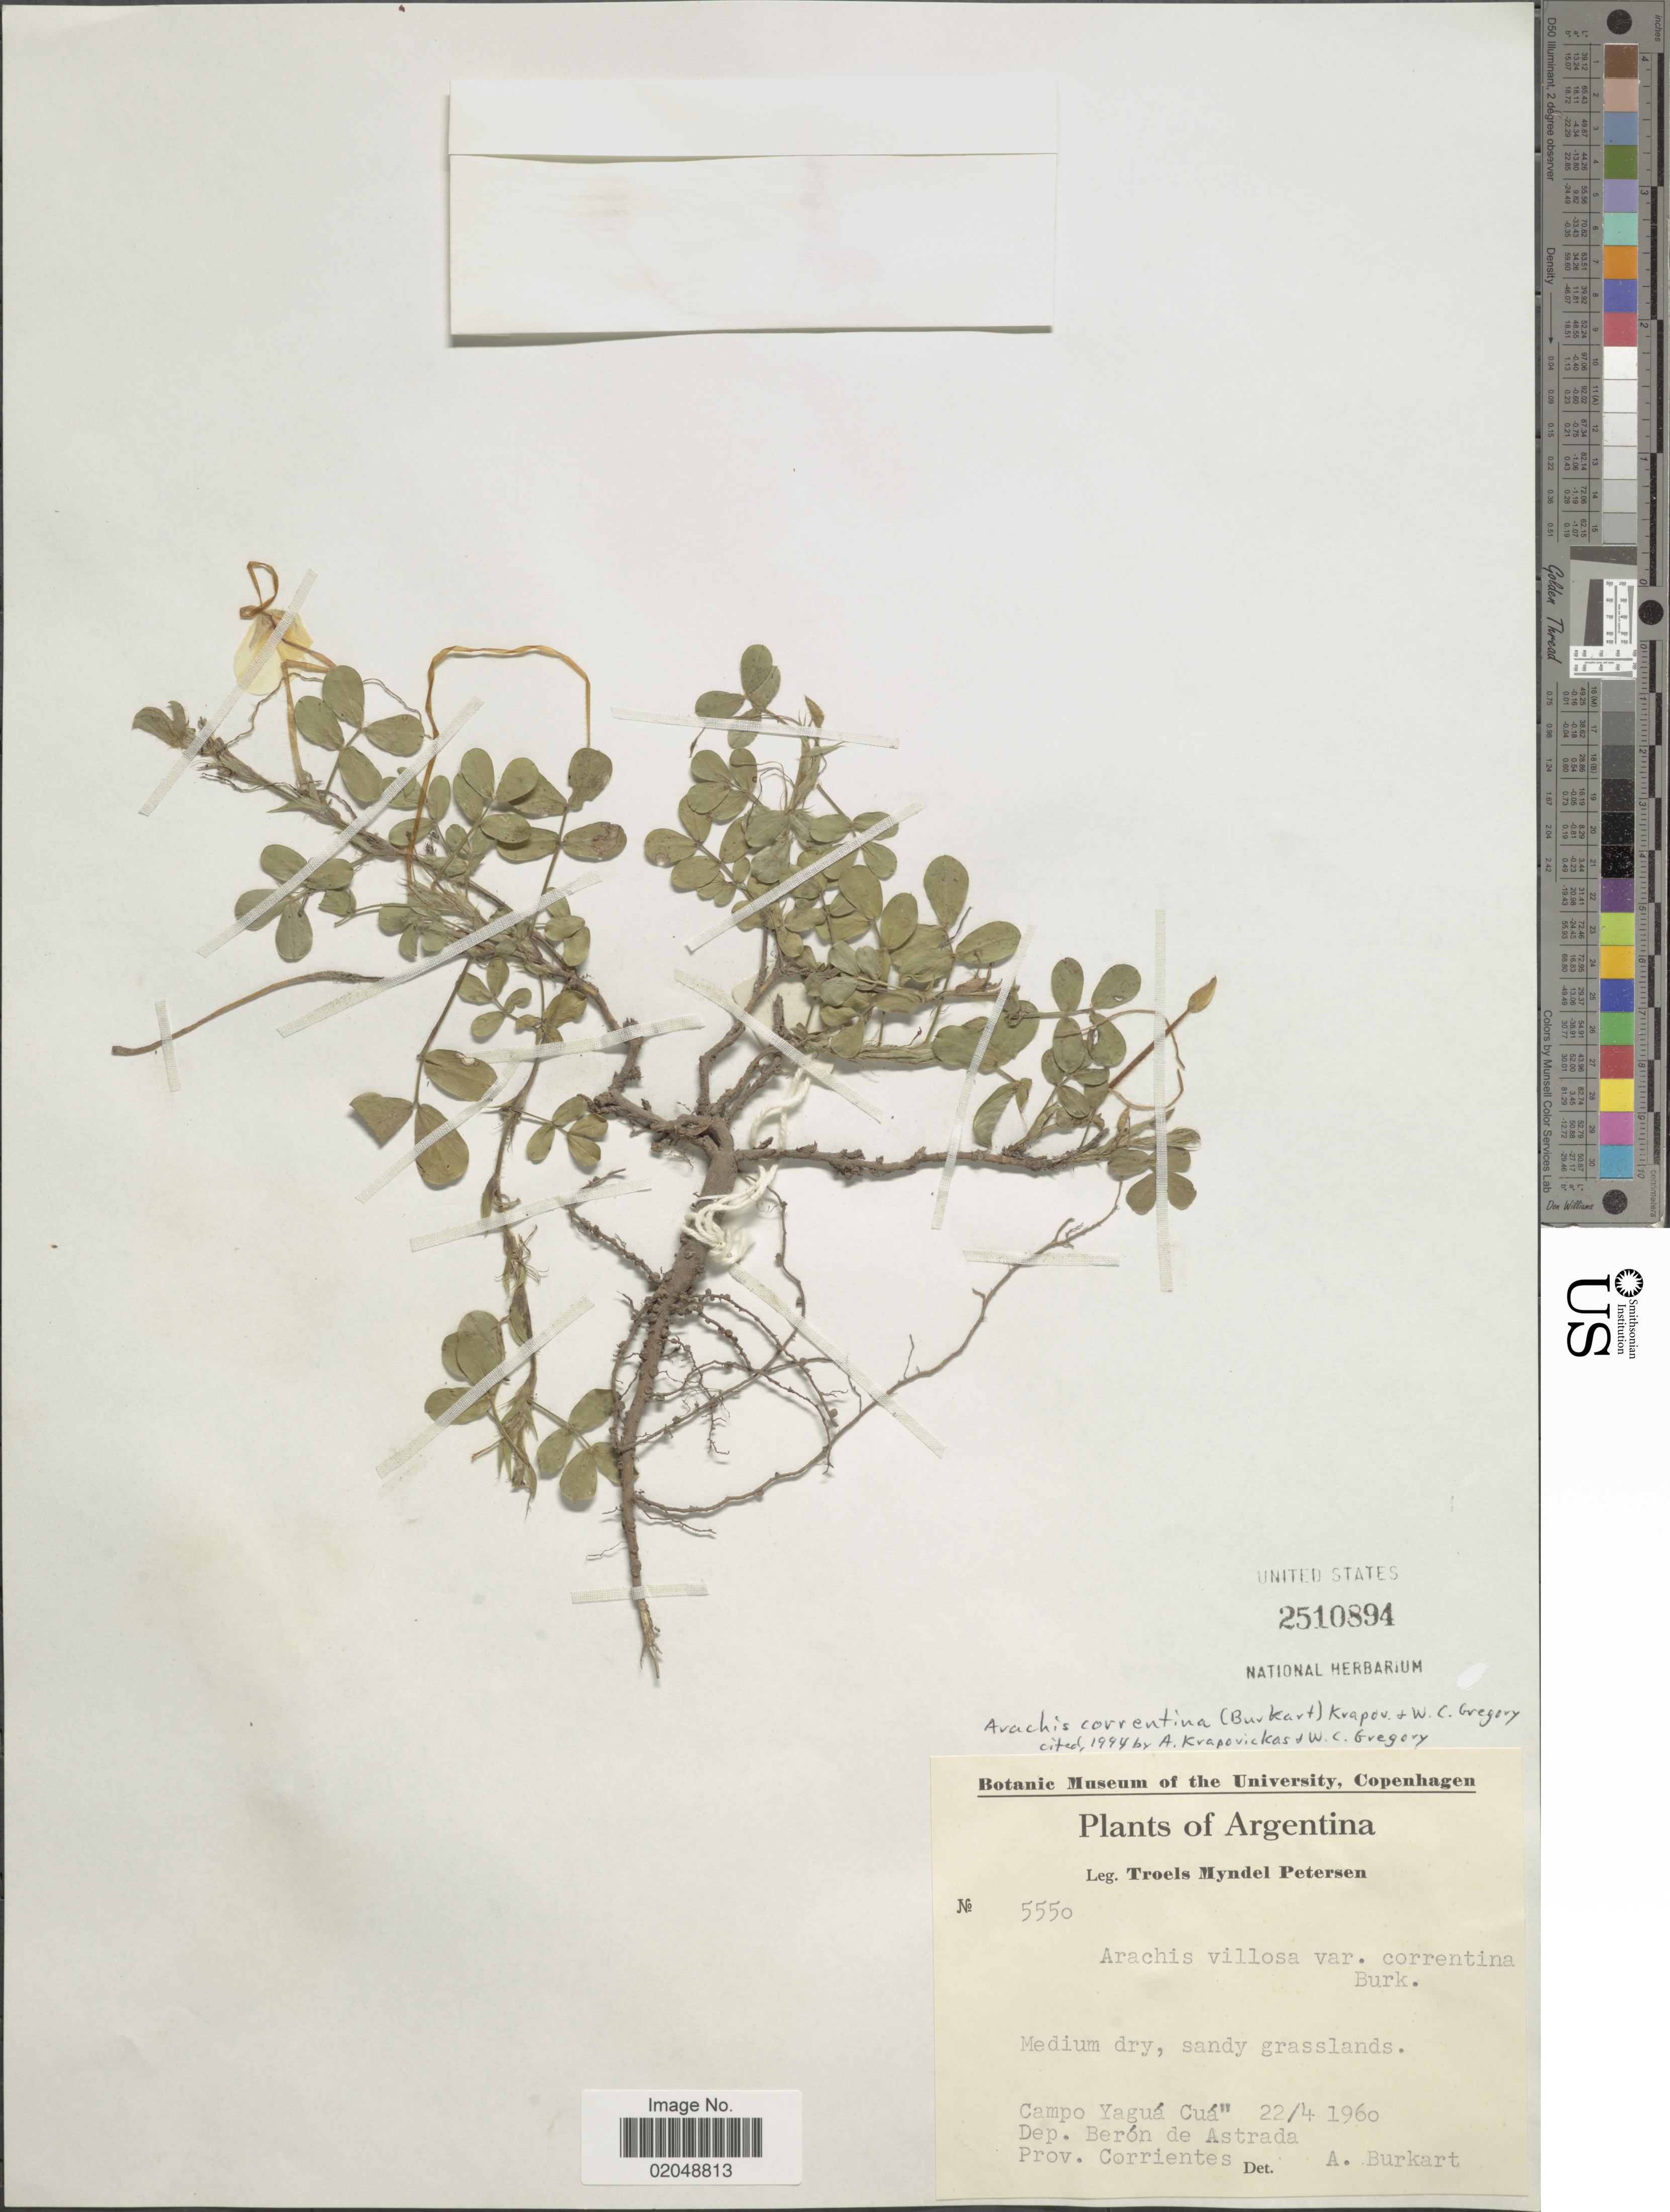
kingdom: Plantae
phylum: Tracheophyta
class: Magnoliopsida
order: Fabales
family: Fabaceae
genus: Arachis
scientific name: Arachis correntina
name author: (Burkart) Krapov. & W.C. Greg.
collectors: T. M. Petersen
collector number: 5550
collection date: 1960-04-22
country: Argentina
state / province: Corrientes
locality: Medium dry, sandy grasslands, Campo Yaguá Cuá' Dep Berón de Astrada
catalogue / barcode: US 2510894